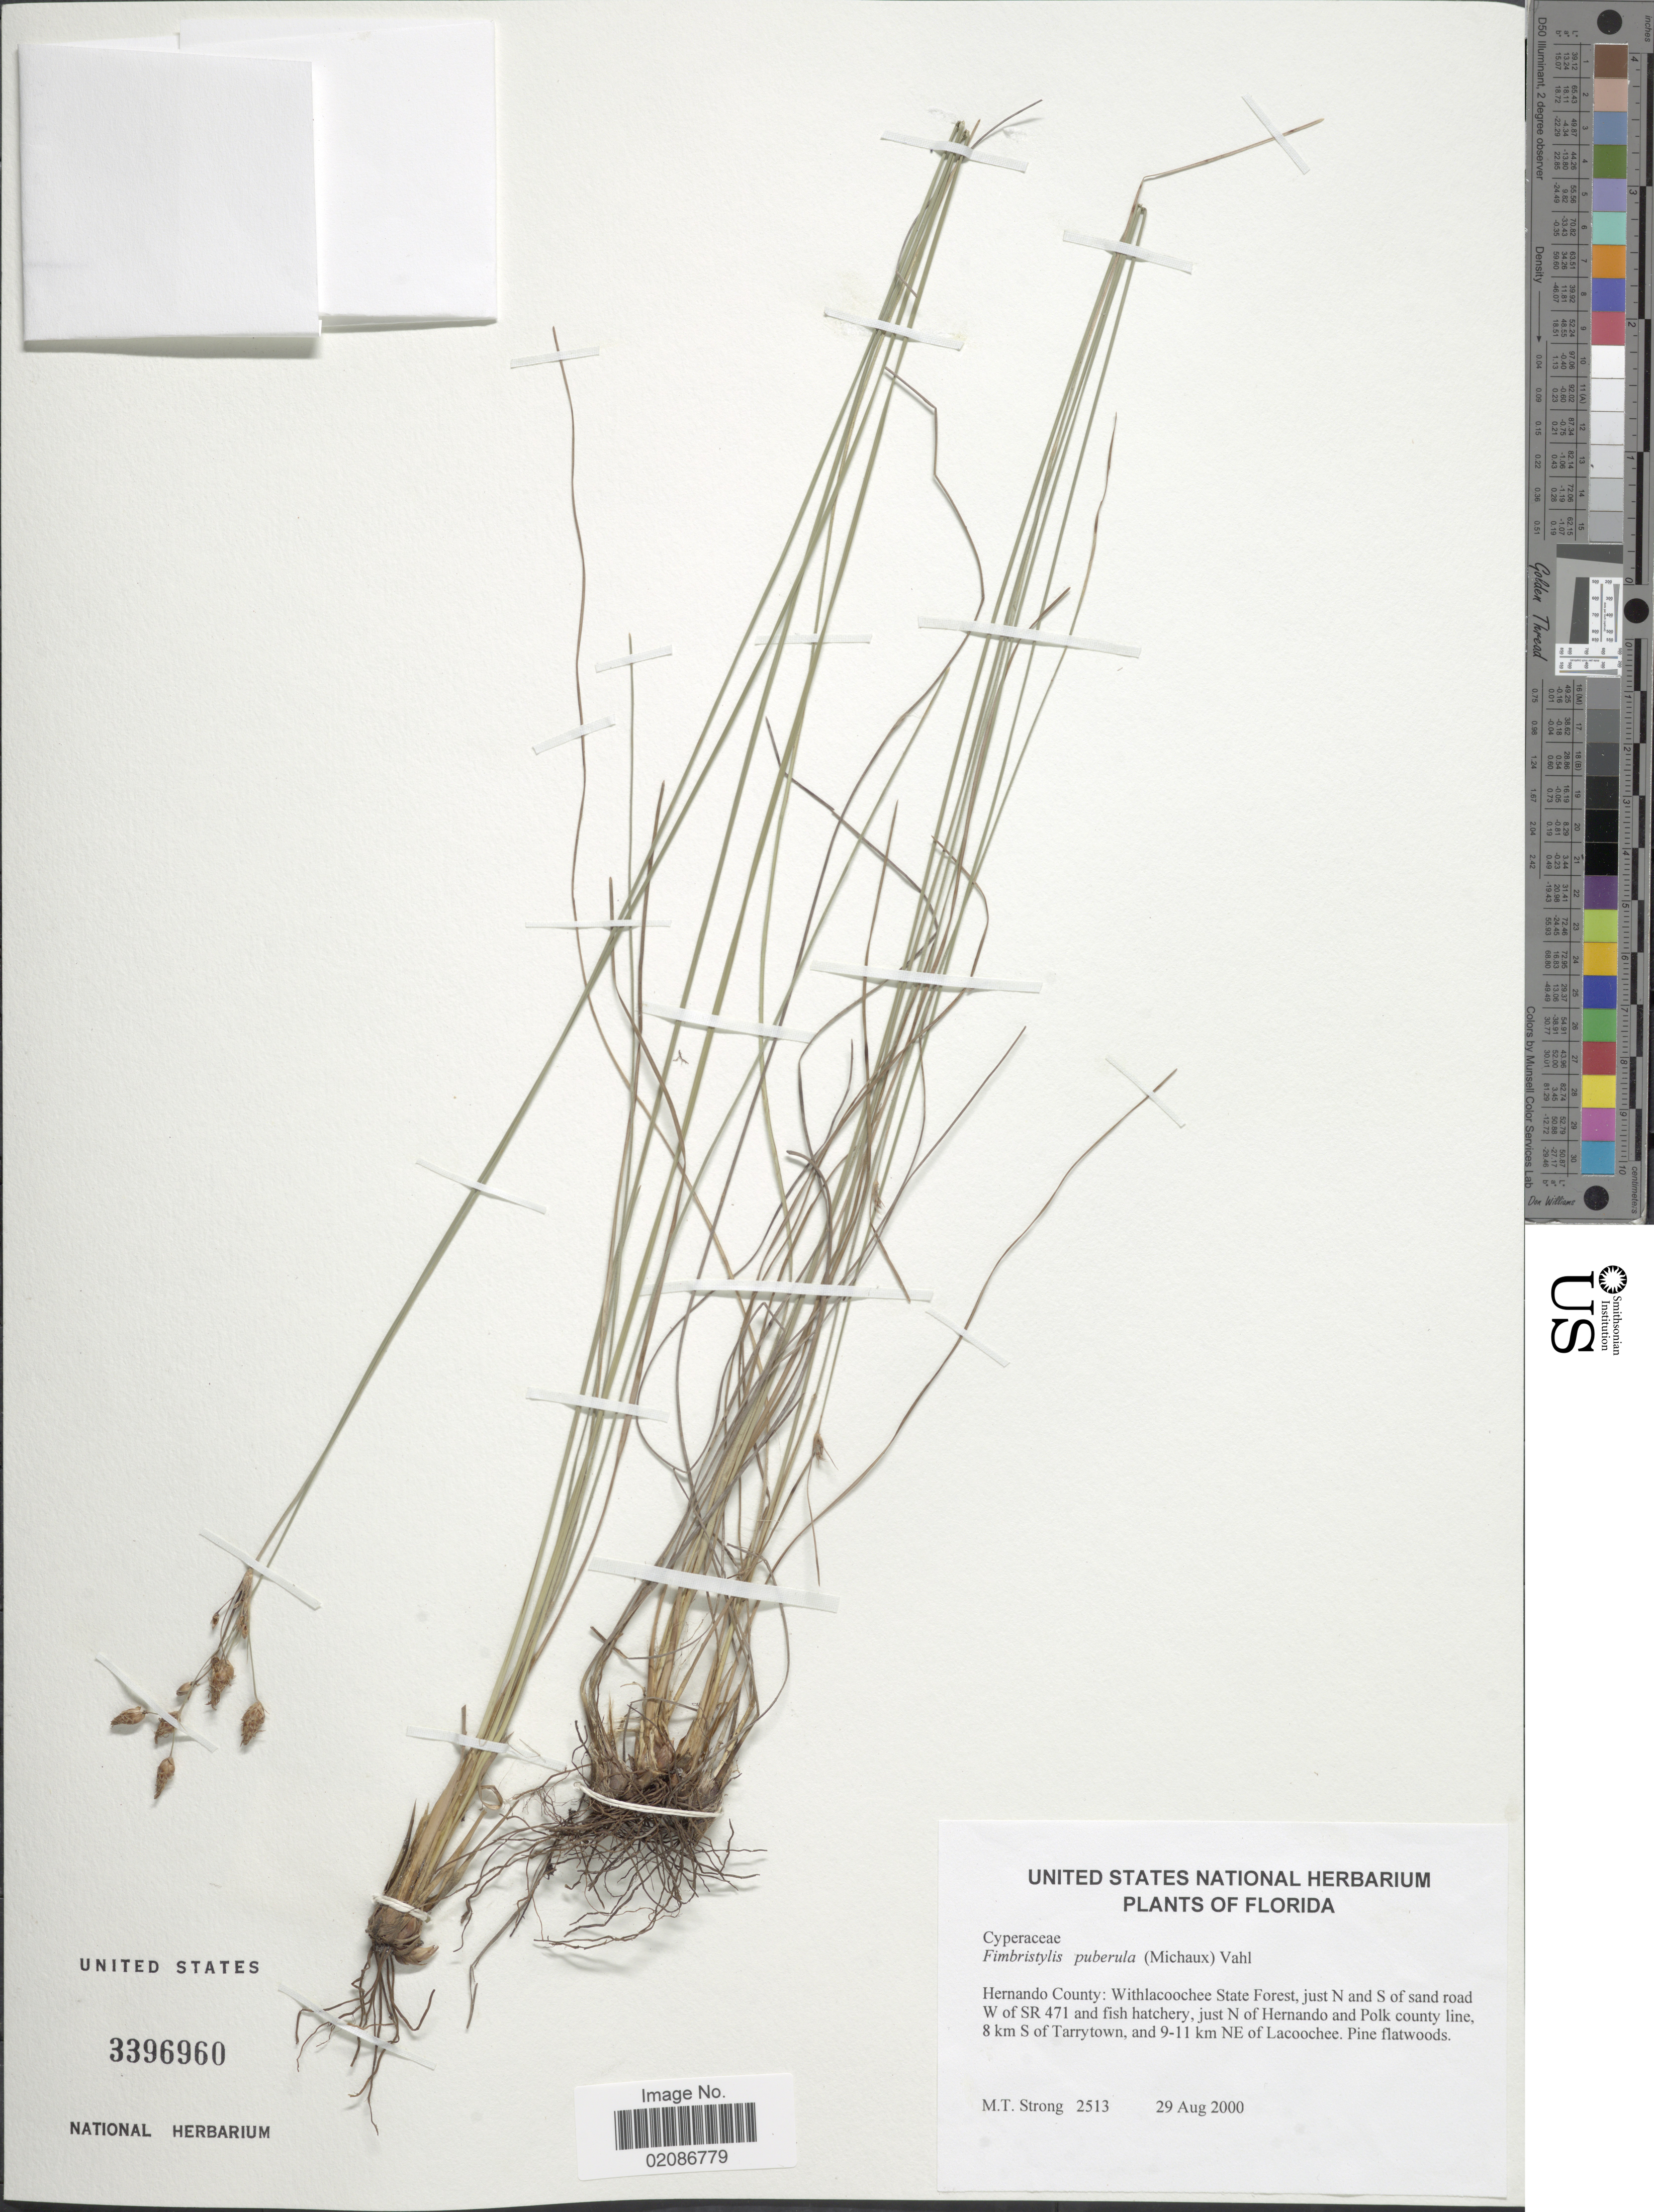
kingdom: Plantae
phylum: Tracheophyta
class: Liliopsida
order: Poales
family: Cyperaceae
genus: Fimbristylis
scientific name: Fimbristylis puberula var. puberula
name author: (Michx.) Vahl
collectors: M. T. Strong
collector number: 2513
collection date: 2000-08-29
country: United States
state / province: Florida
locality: Hernando County: Withlacoochee State Forest, just N and S of sand road W of SR 471 and fish hatchery, just N of Hernando and Polk county line, 8 km S of Tarrytown, and 9-11 km NE of Lacoochee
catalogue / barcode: US 3396960